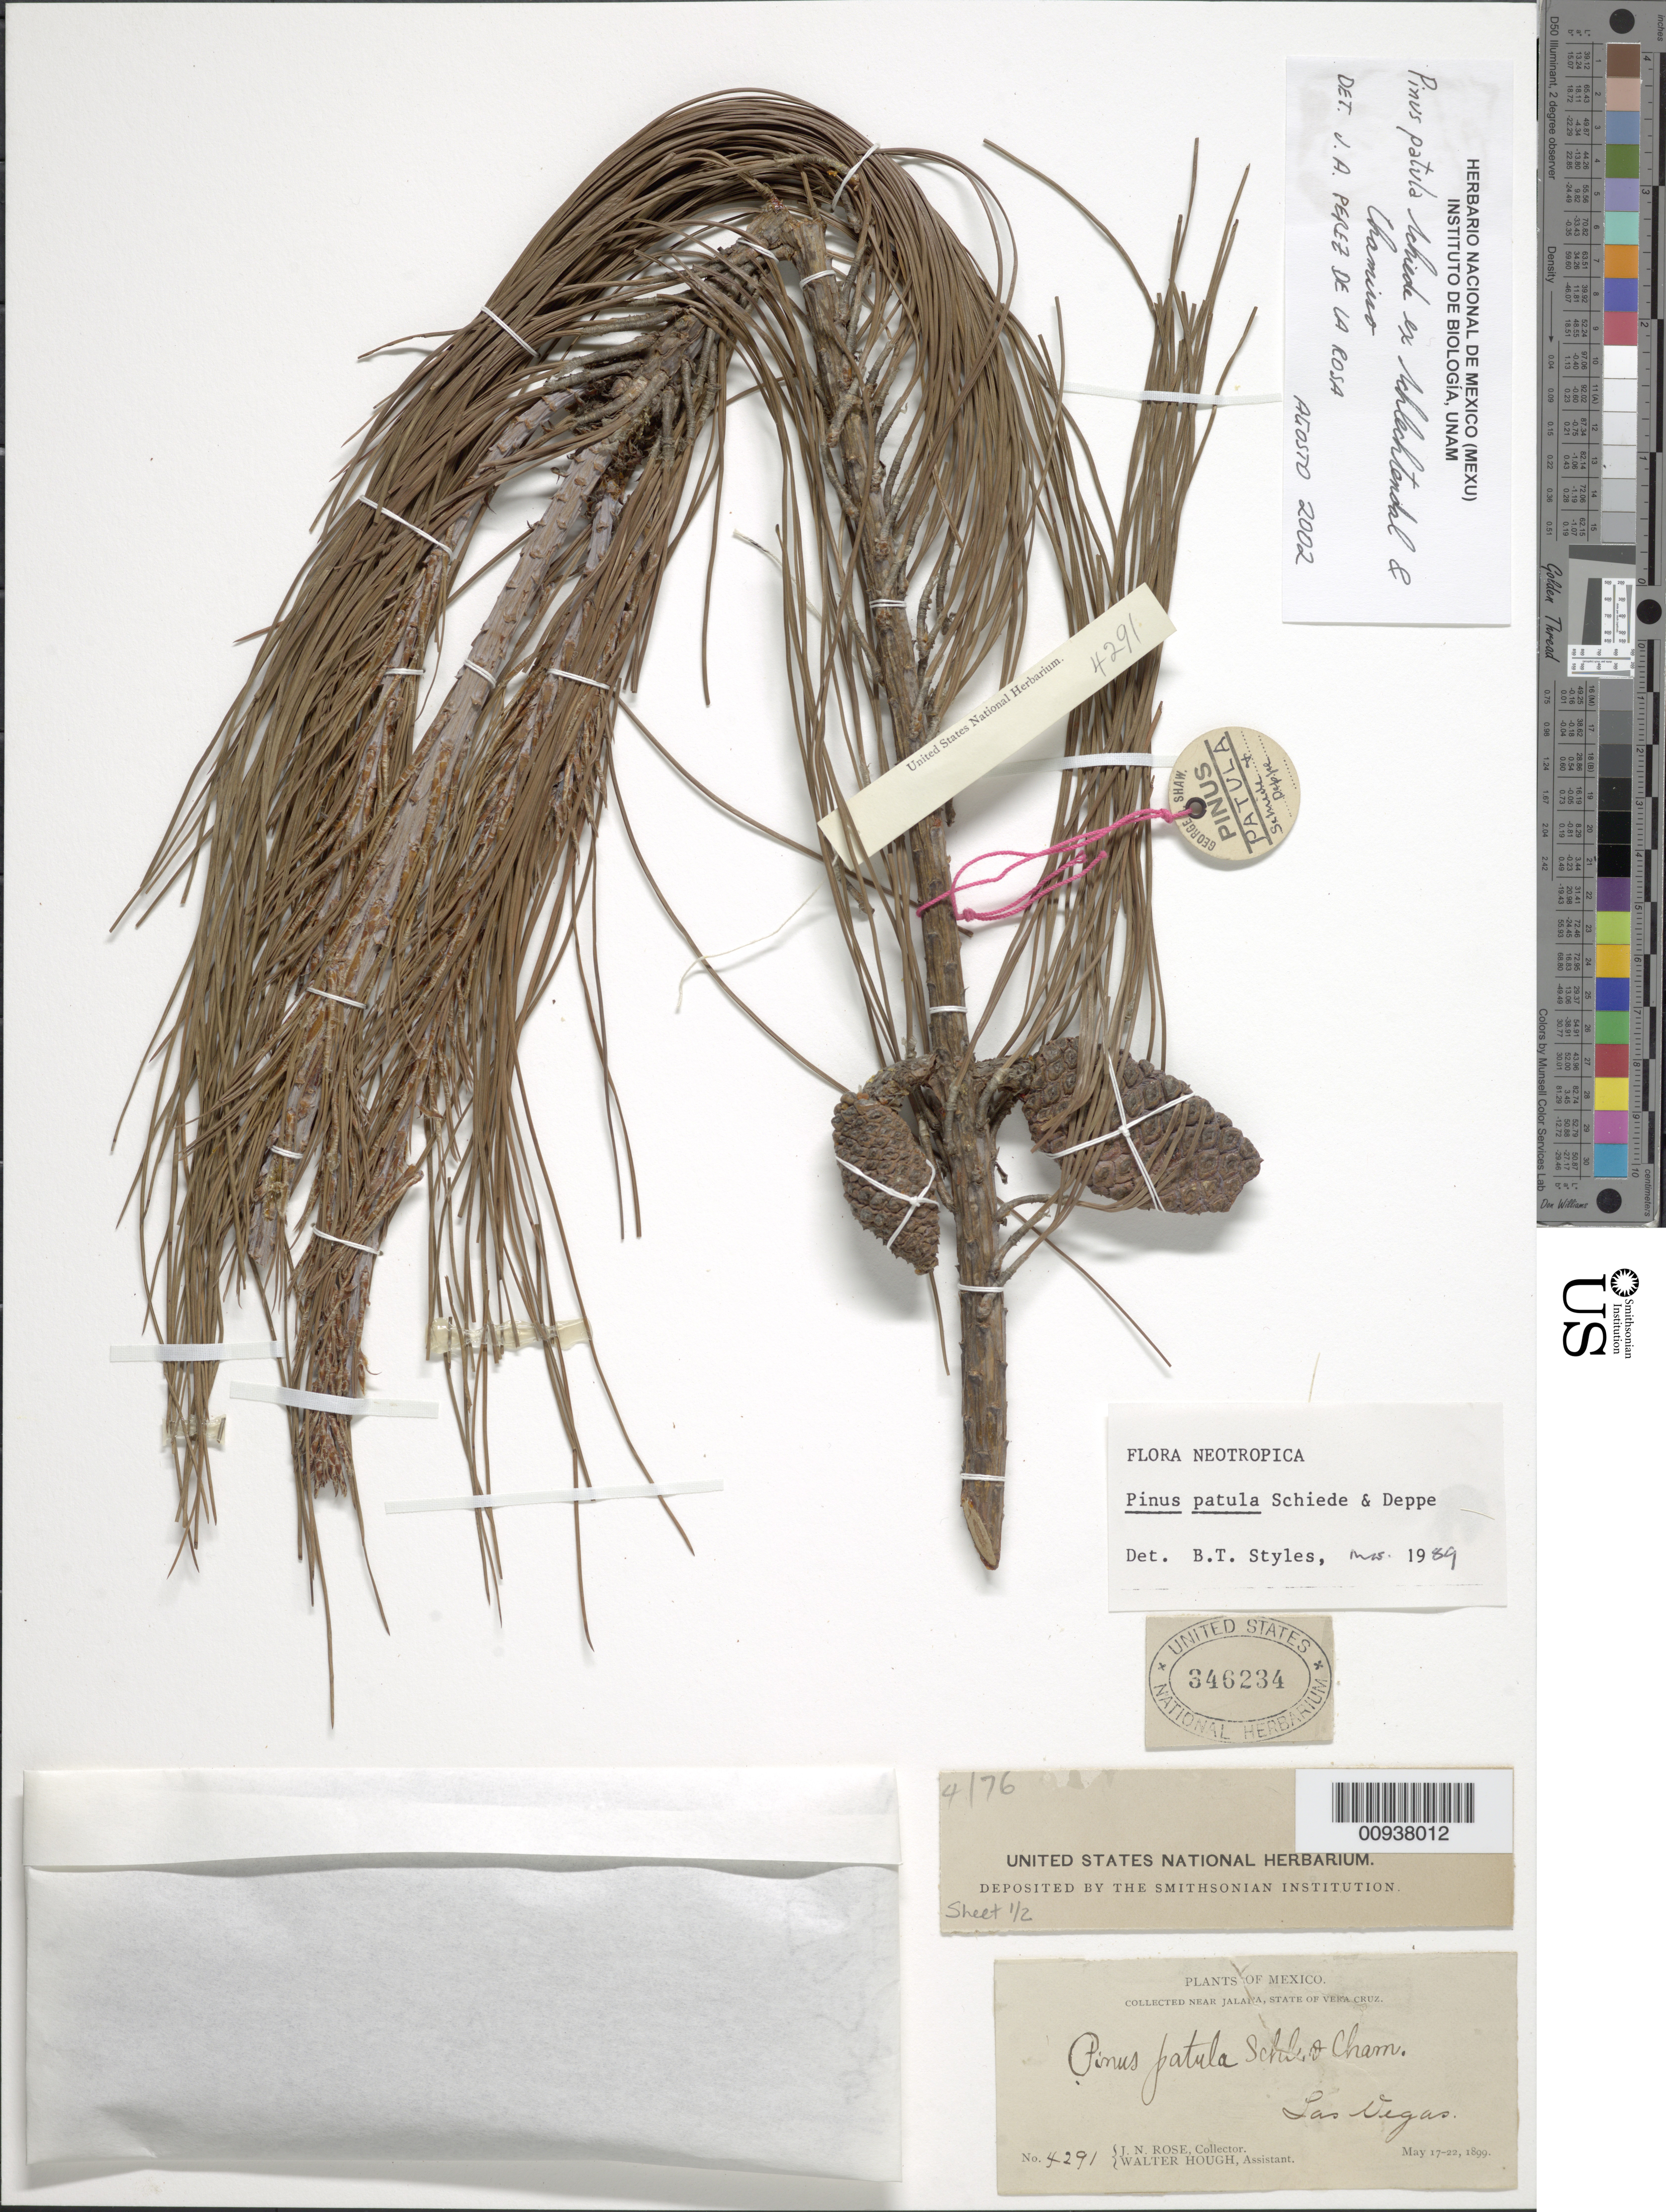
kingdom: Plantae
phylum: Tracheophyta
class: Pinopsida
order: Pinales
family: Pinaceae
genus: Pinus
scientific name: Pinus patula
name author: Schltdl. & Cham.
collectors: J. N. Rose & W. Hough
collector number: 4291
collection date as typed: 17 May 1899 to 22 May 1899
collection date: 1899-05-17/1899-05-22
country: Mexico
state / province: Veracruz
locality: Las Vigas near Jalapa.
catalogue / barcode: US 346234